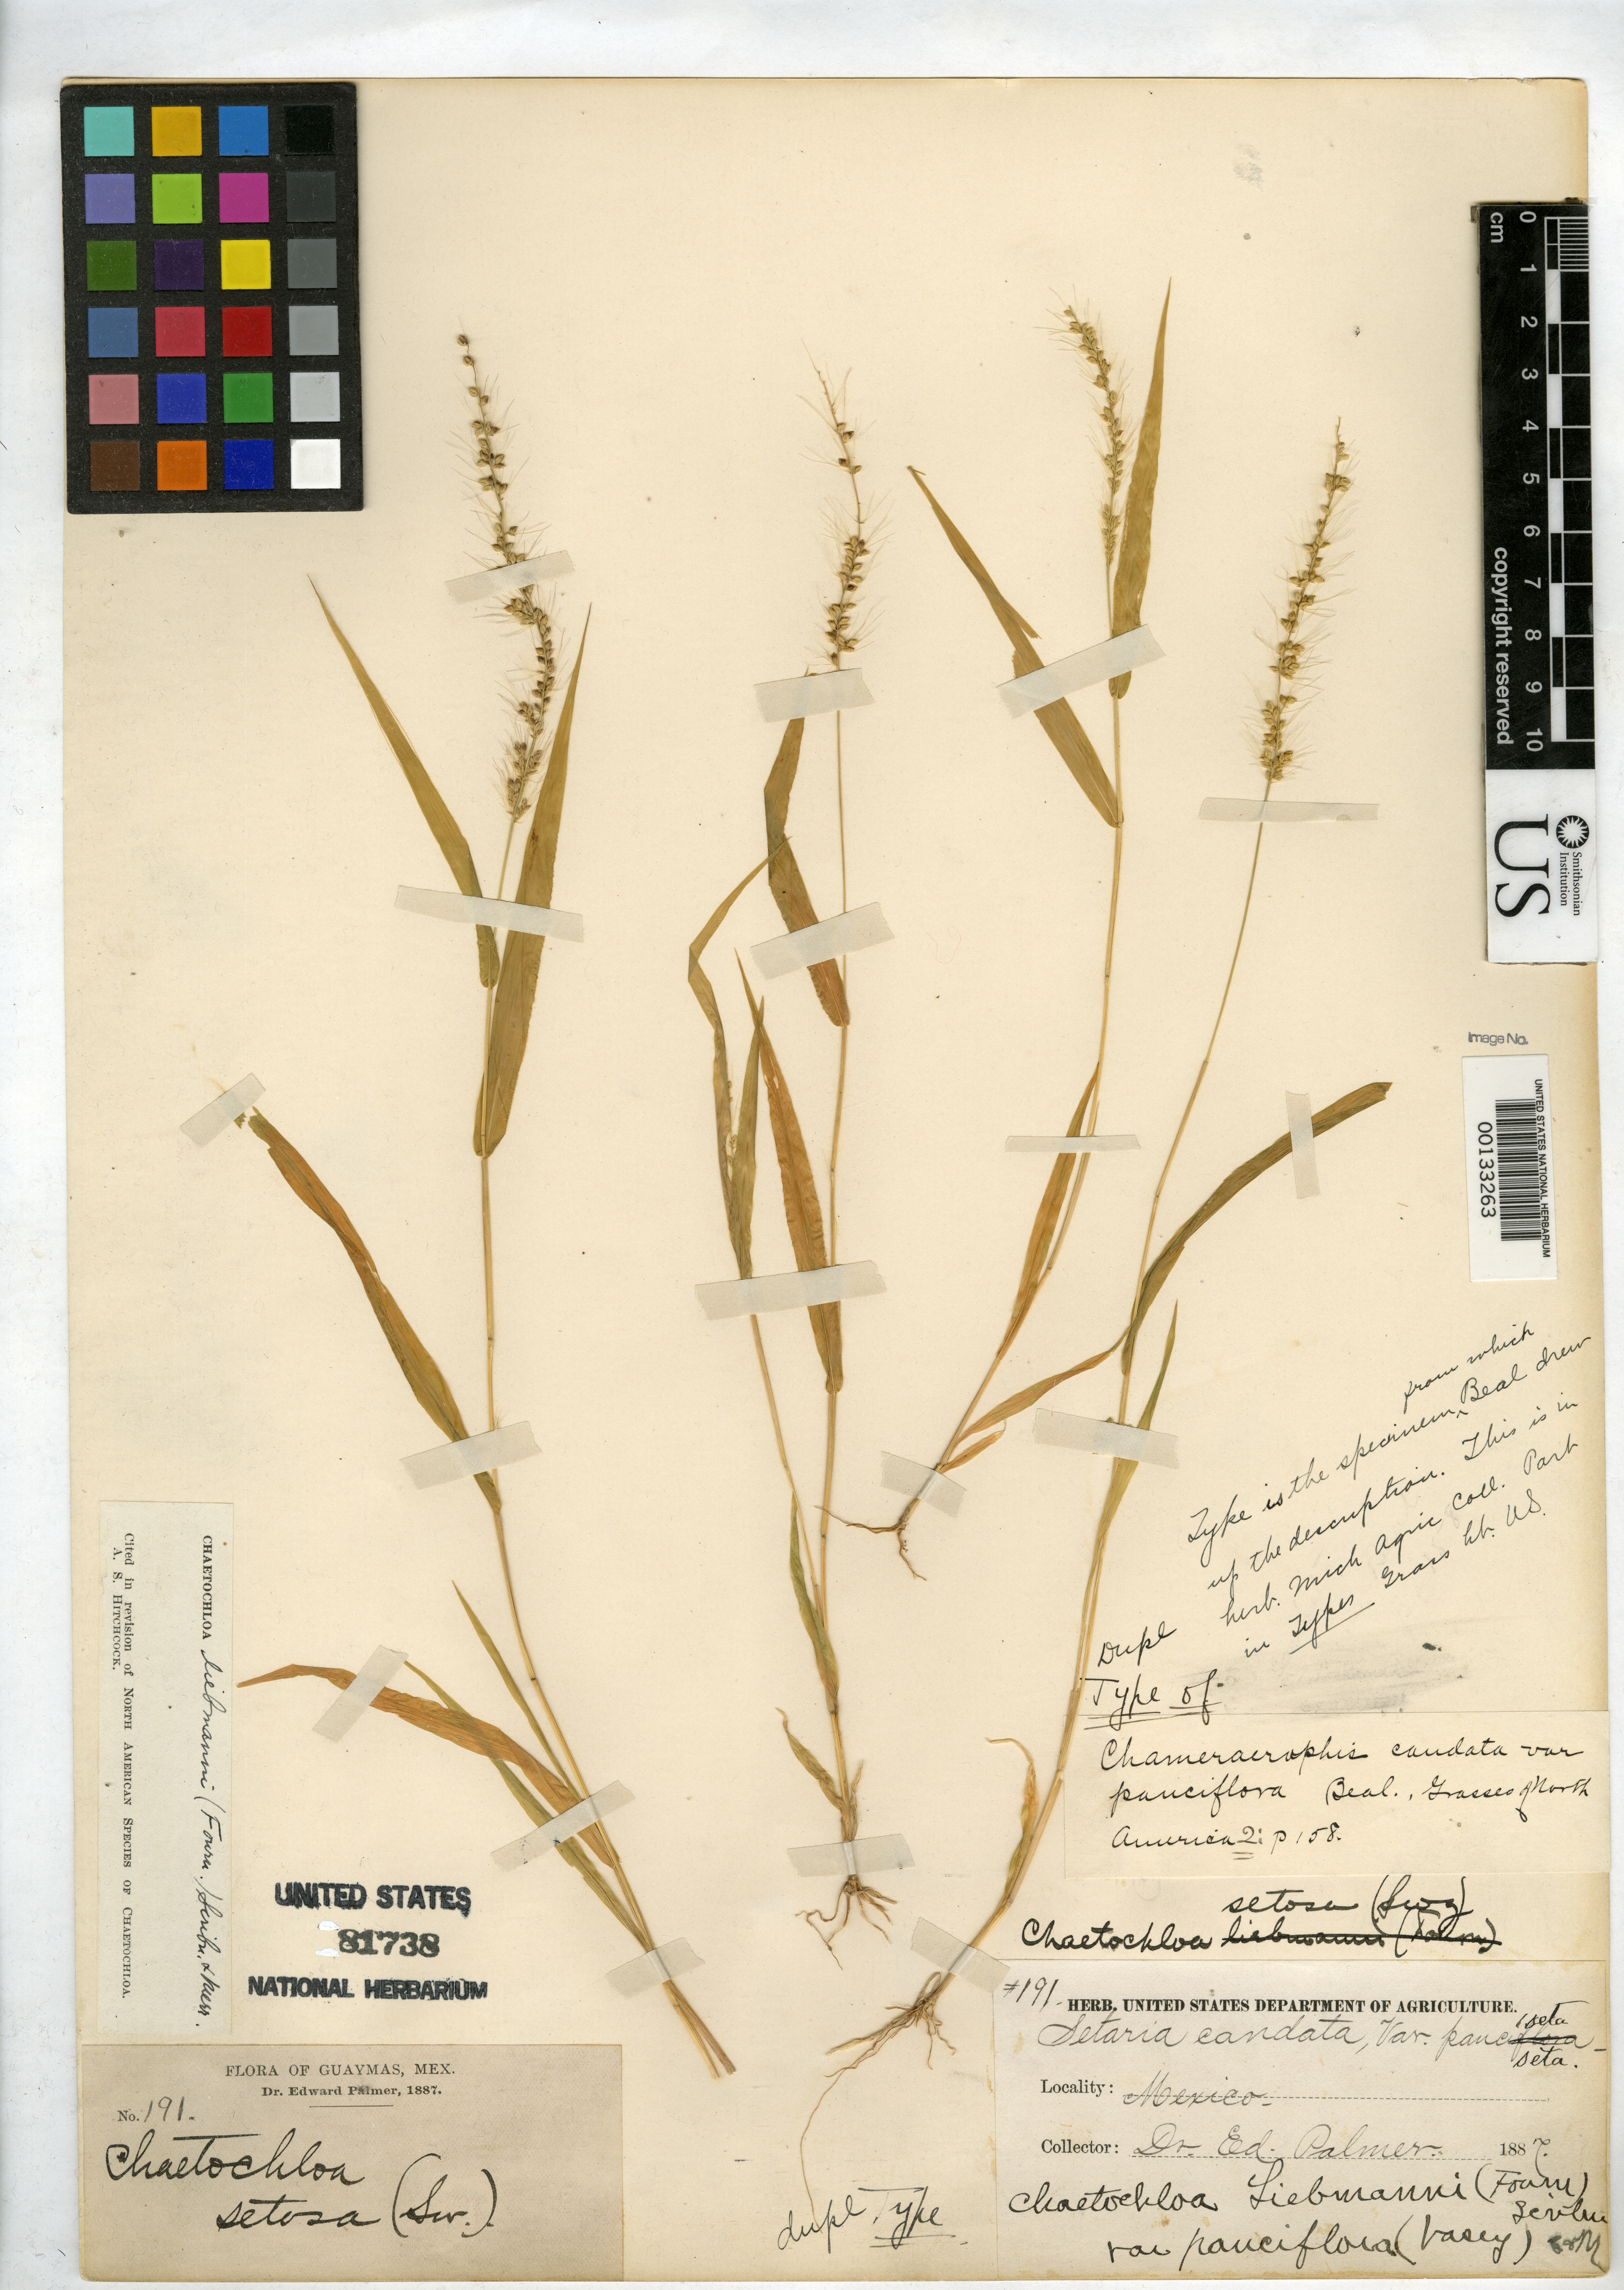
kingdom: Plantae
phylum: Tracheophyta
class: Liliopsida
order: Poales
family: Poaceae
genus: Chamaeraphis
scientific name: Chamaeraphis caudata var. pauciflora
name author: Vasey ex W.J. Beal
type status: Isotype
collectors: E. Palmer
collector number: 191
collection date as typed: Aug 1887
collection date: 1887-08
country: Mexico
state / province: Baja California Norte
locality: Los Angeles Bay, Gulf of California.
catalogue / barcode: US 81738